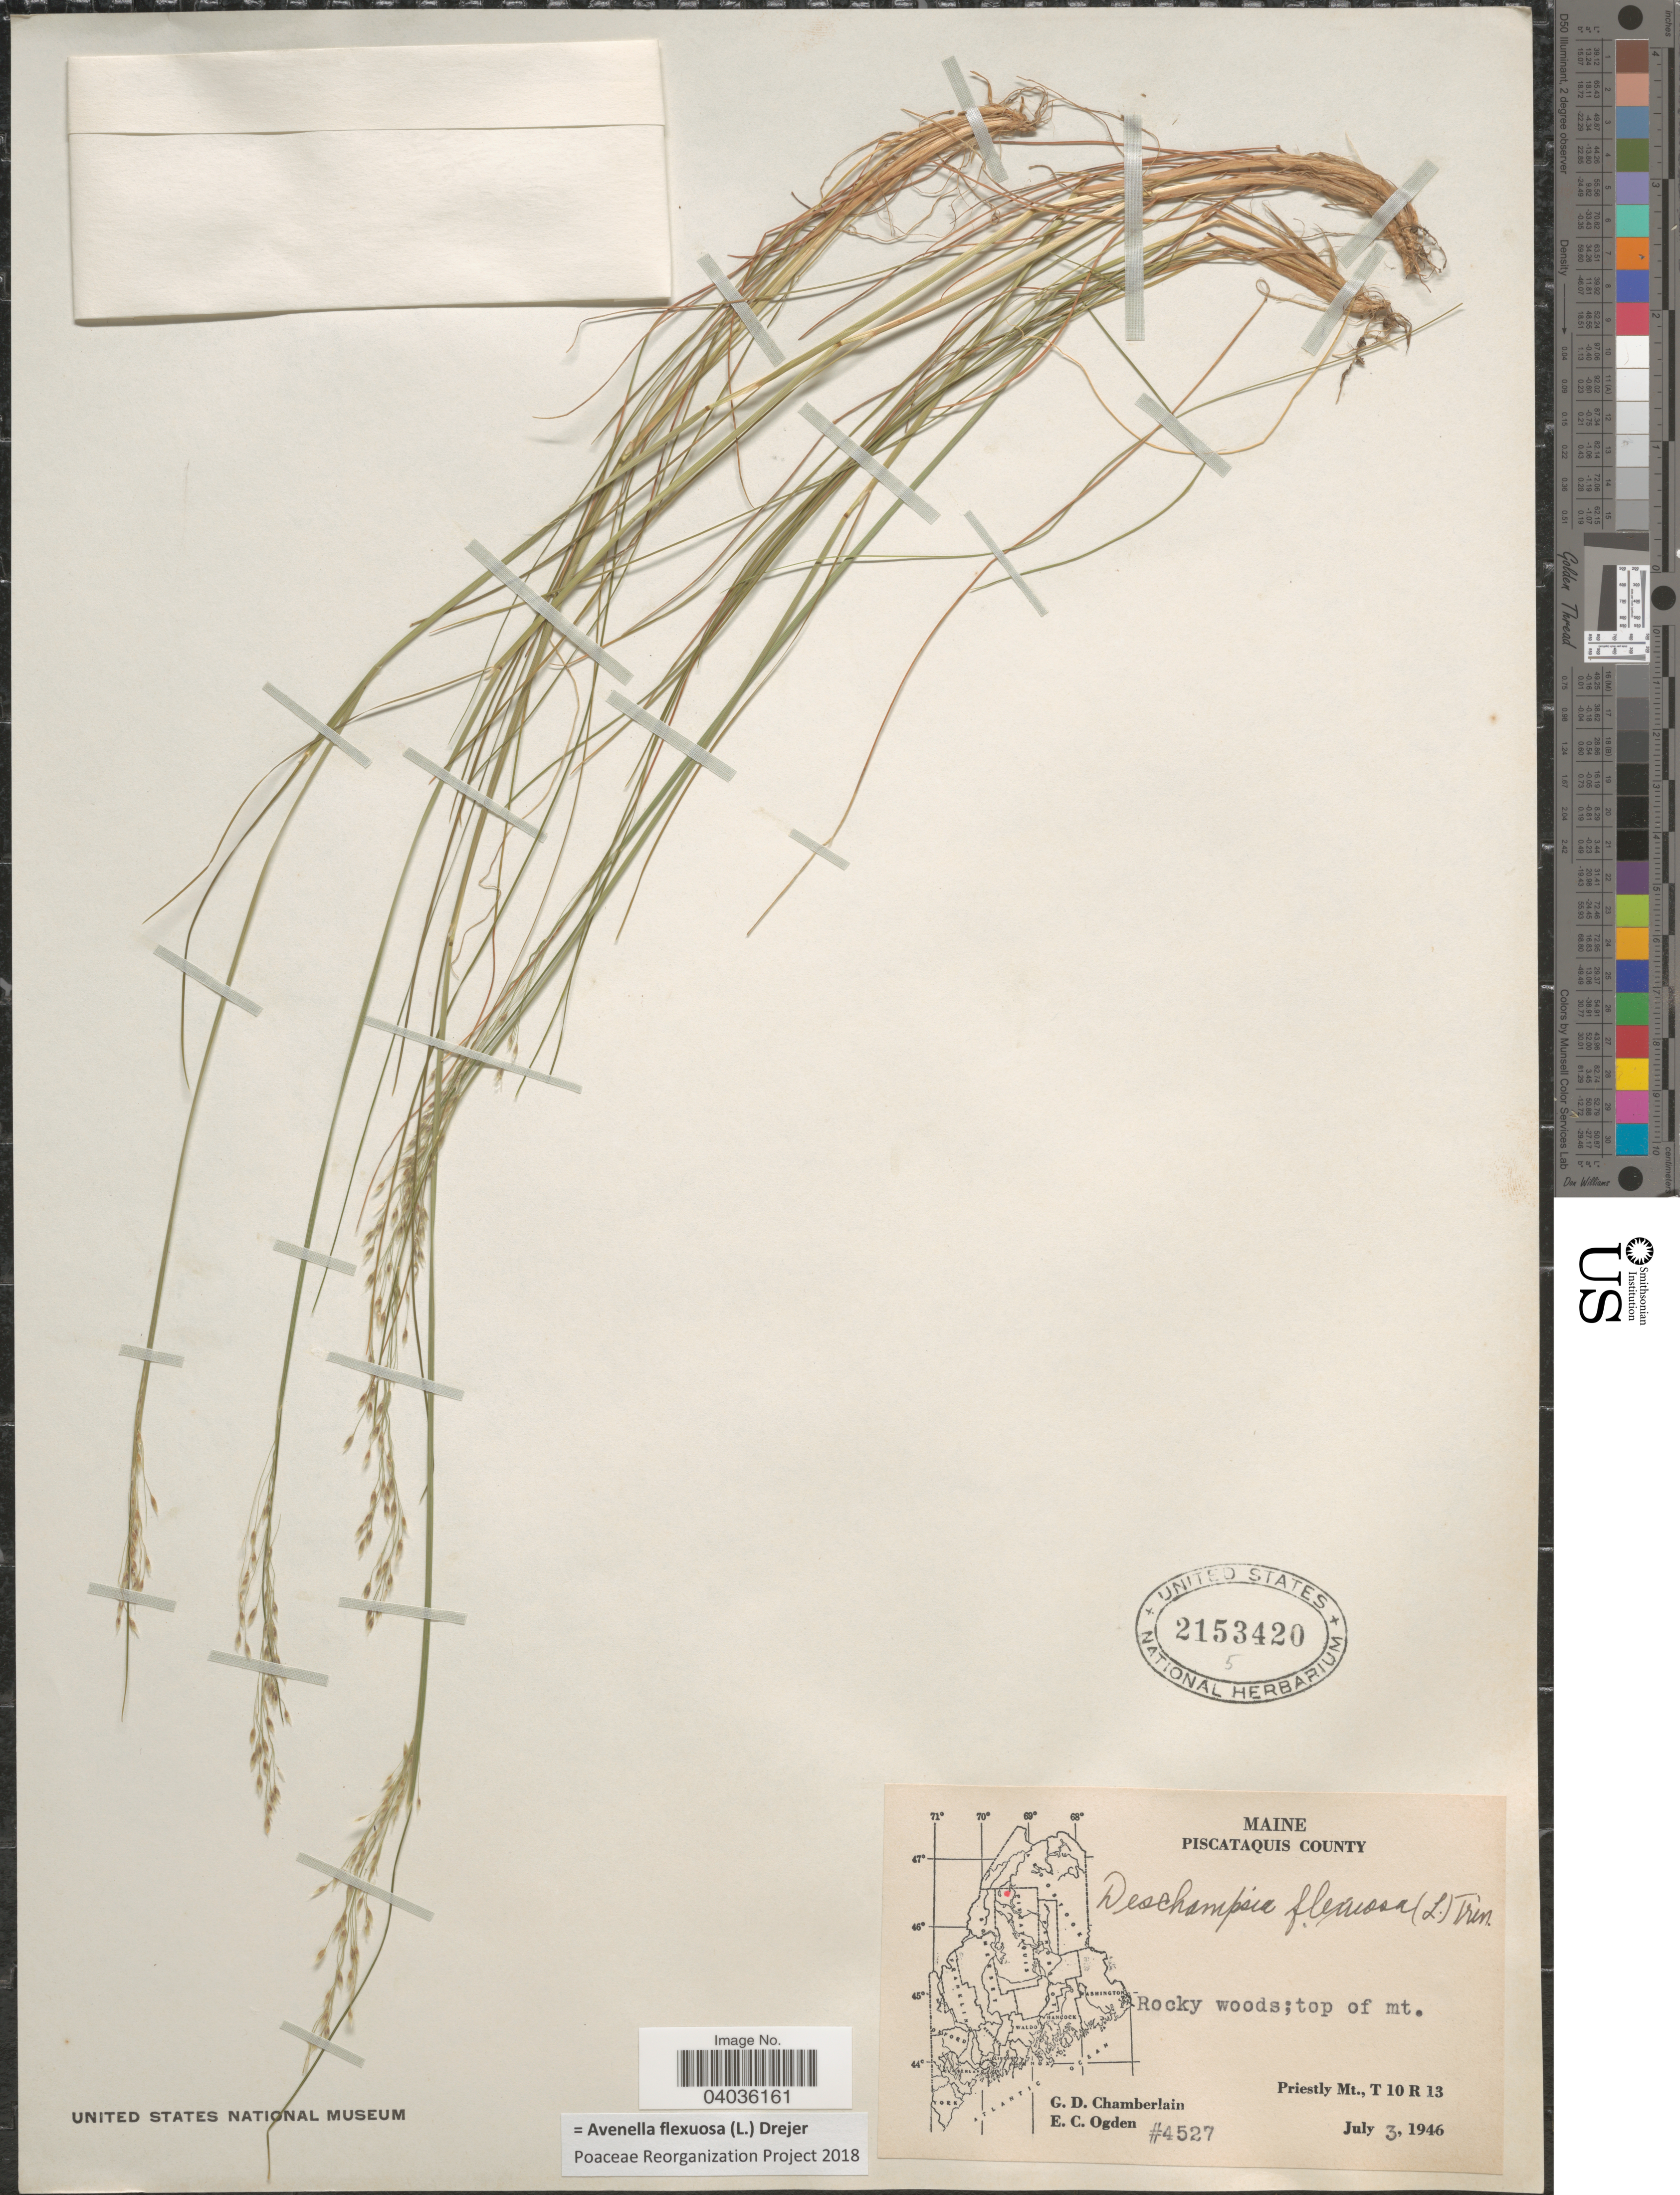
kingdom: Plantae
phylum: Tracheophyta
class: Liliopsida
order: Poales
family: Poaceae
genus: Avenella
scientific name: Avenella flexuosa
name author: (L.) Drejer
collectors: G. D. Chamberlain & E. Ogden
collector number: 4527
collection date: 1946-07-03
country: United States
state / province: Maine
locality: Piscataquis County. Rocky woods; top of mt. Priestly Mt., T 10 R 13.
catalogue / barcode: US 2153420